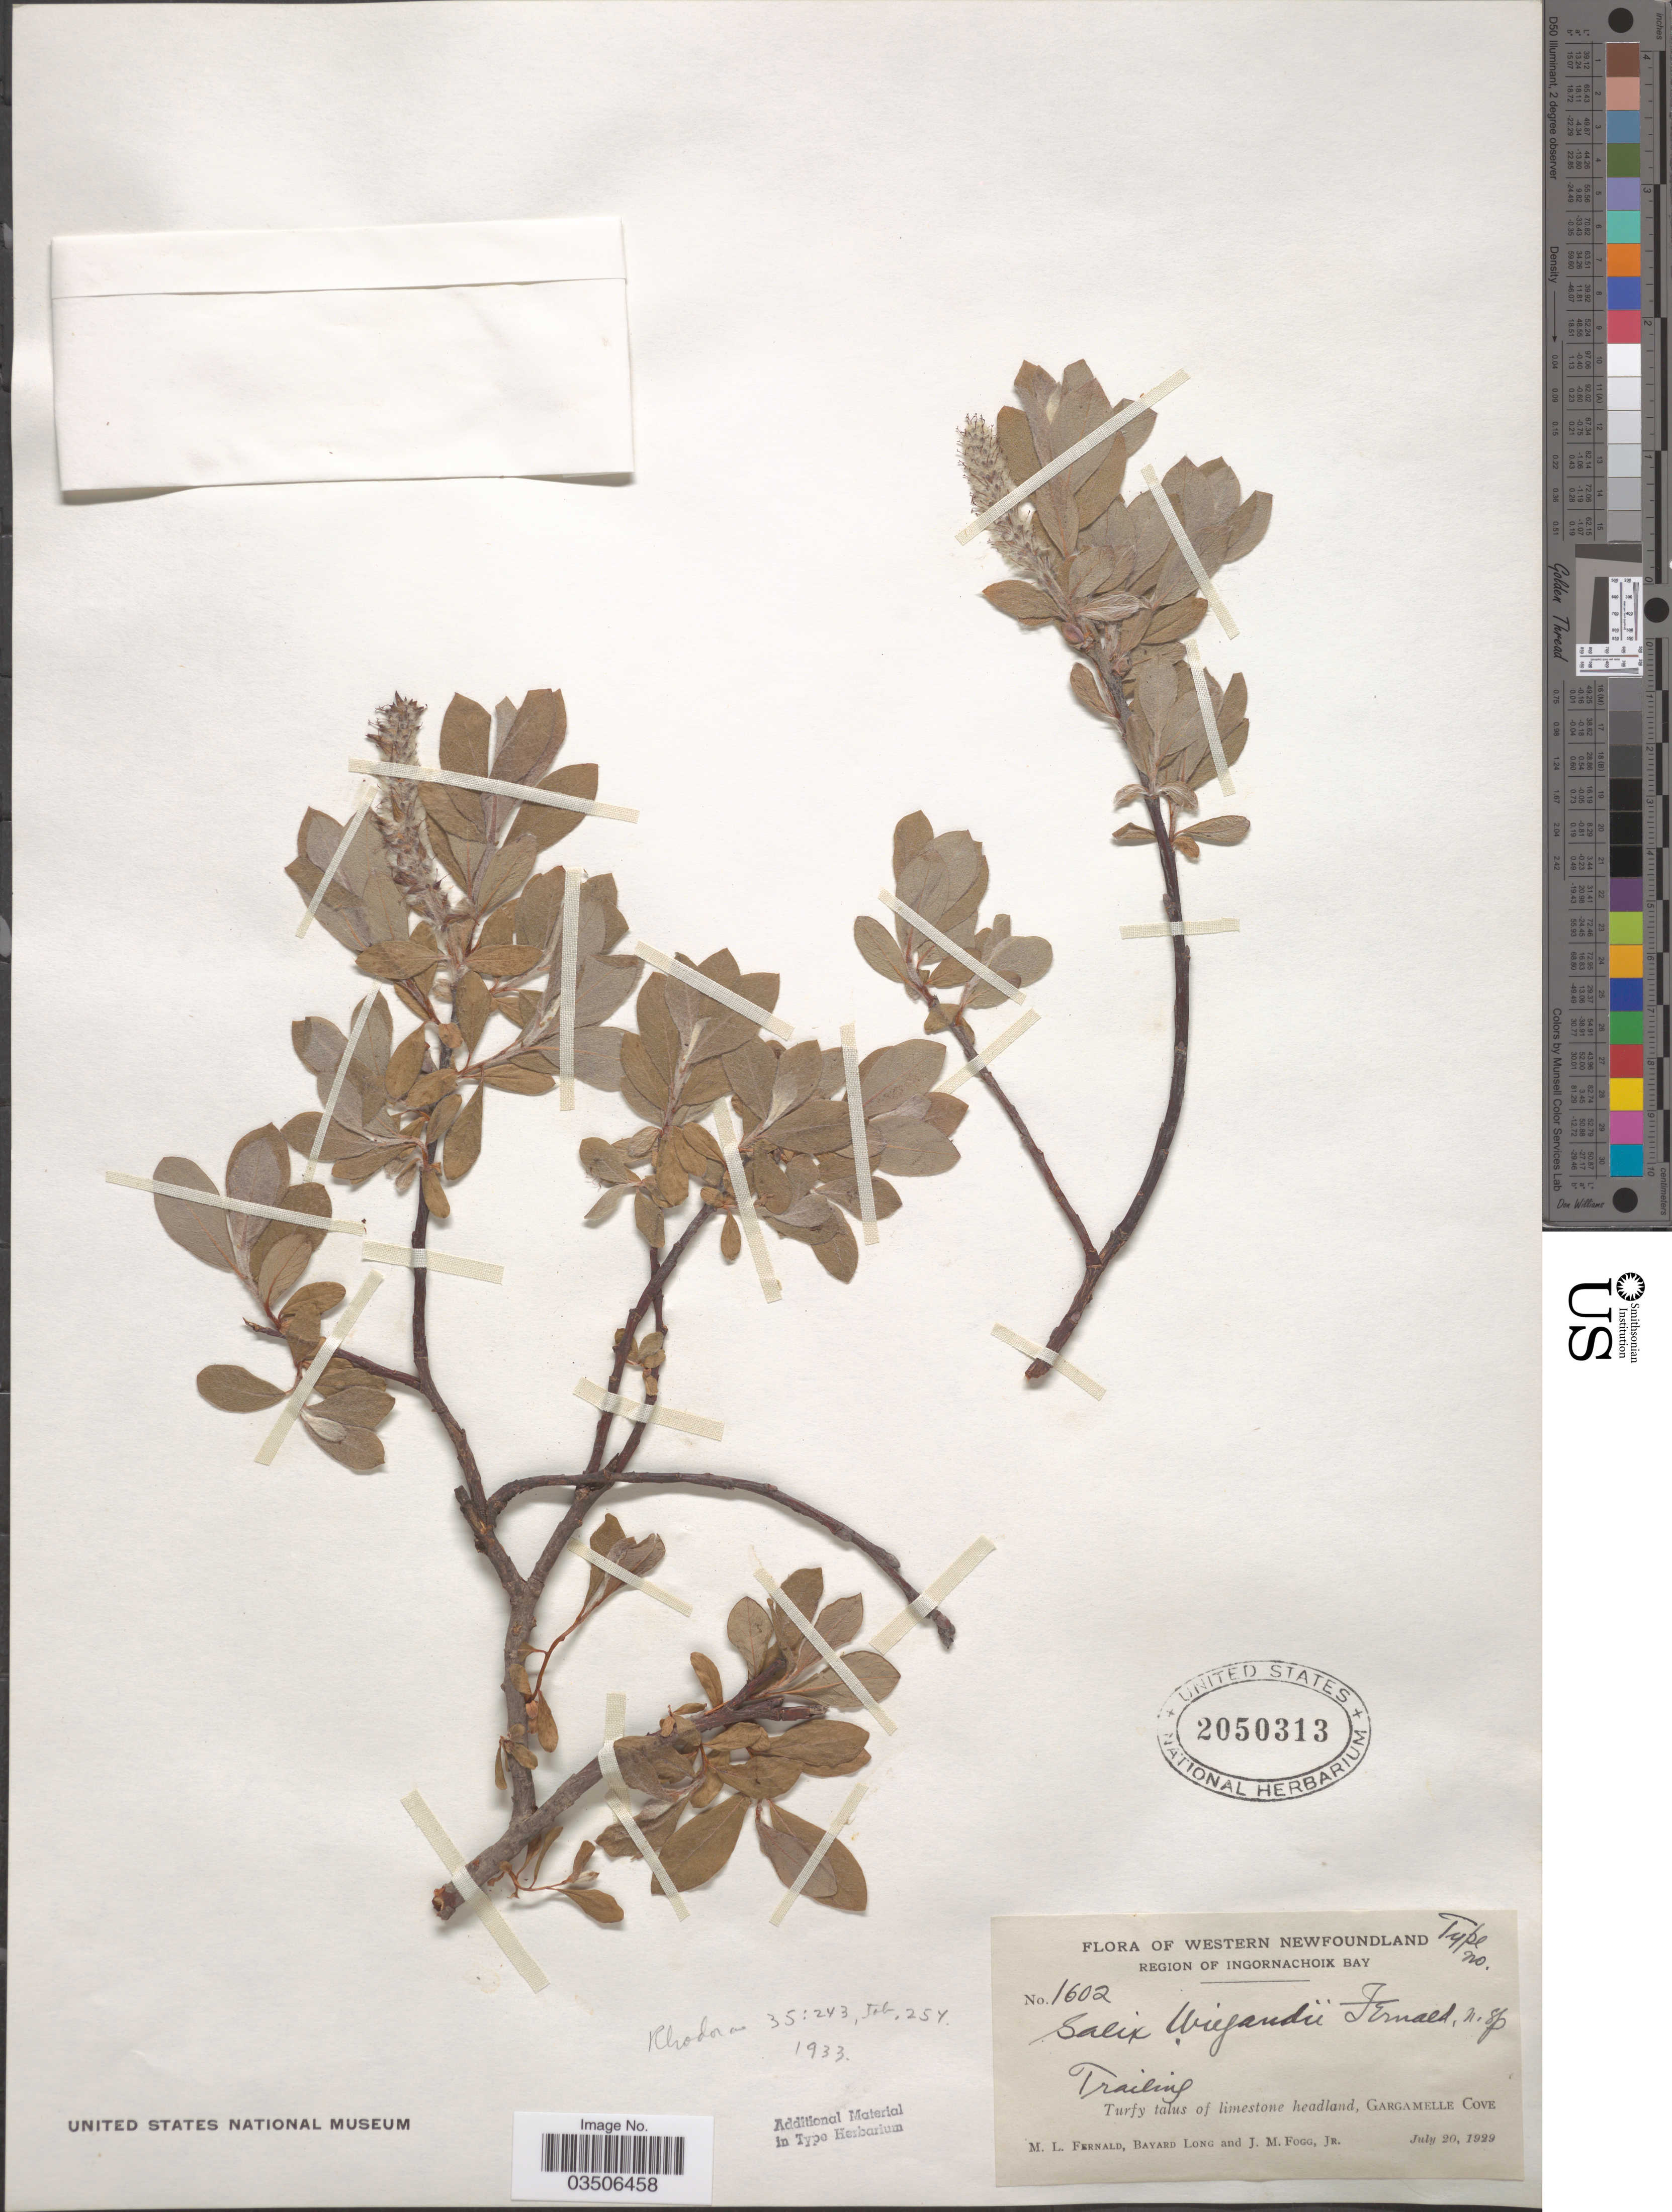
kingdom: Plantae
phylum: Tracheophyta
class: Magnoliopsida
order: Malpighiales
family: Salicaceae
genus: Salix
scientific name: Salix wiegandii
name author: Fernald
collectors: M. L. Fernald, B. Long & J. Fogg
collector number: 1602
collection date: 1929-07-20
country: Canada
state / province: Newfoundland and Labrador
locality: Western Newfoundland. Region of Ingornachoix Bay. Turfy talus of limestone headland, Gargamelle Cove.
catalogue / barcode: US 2050313